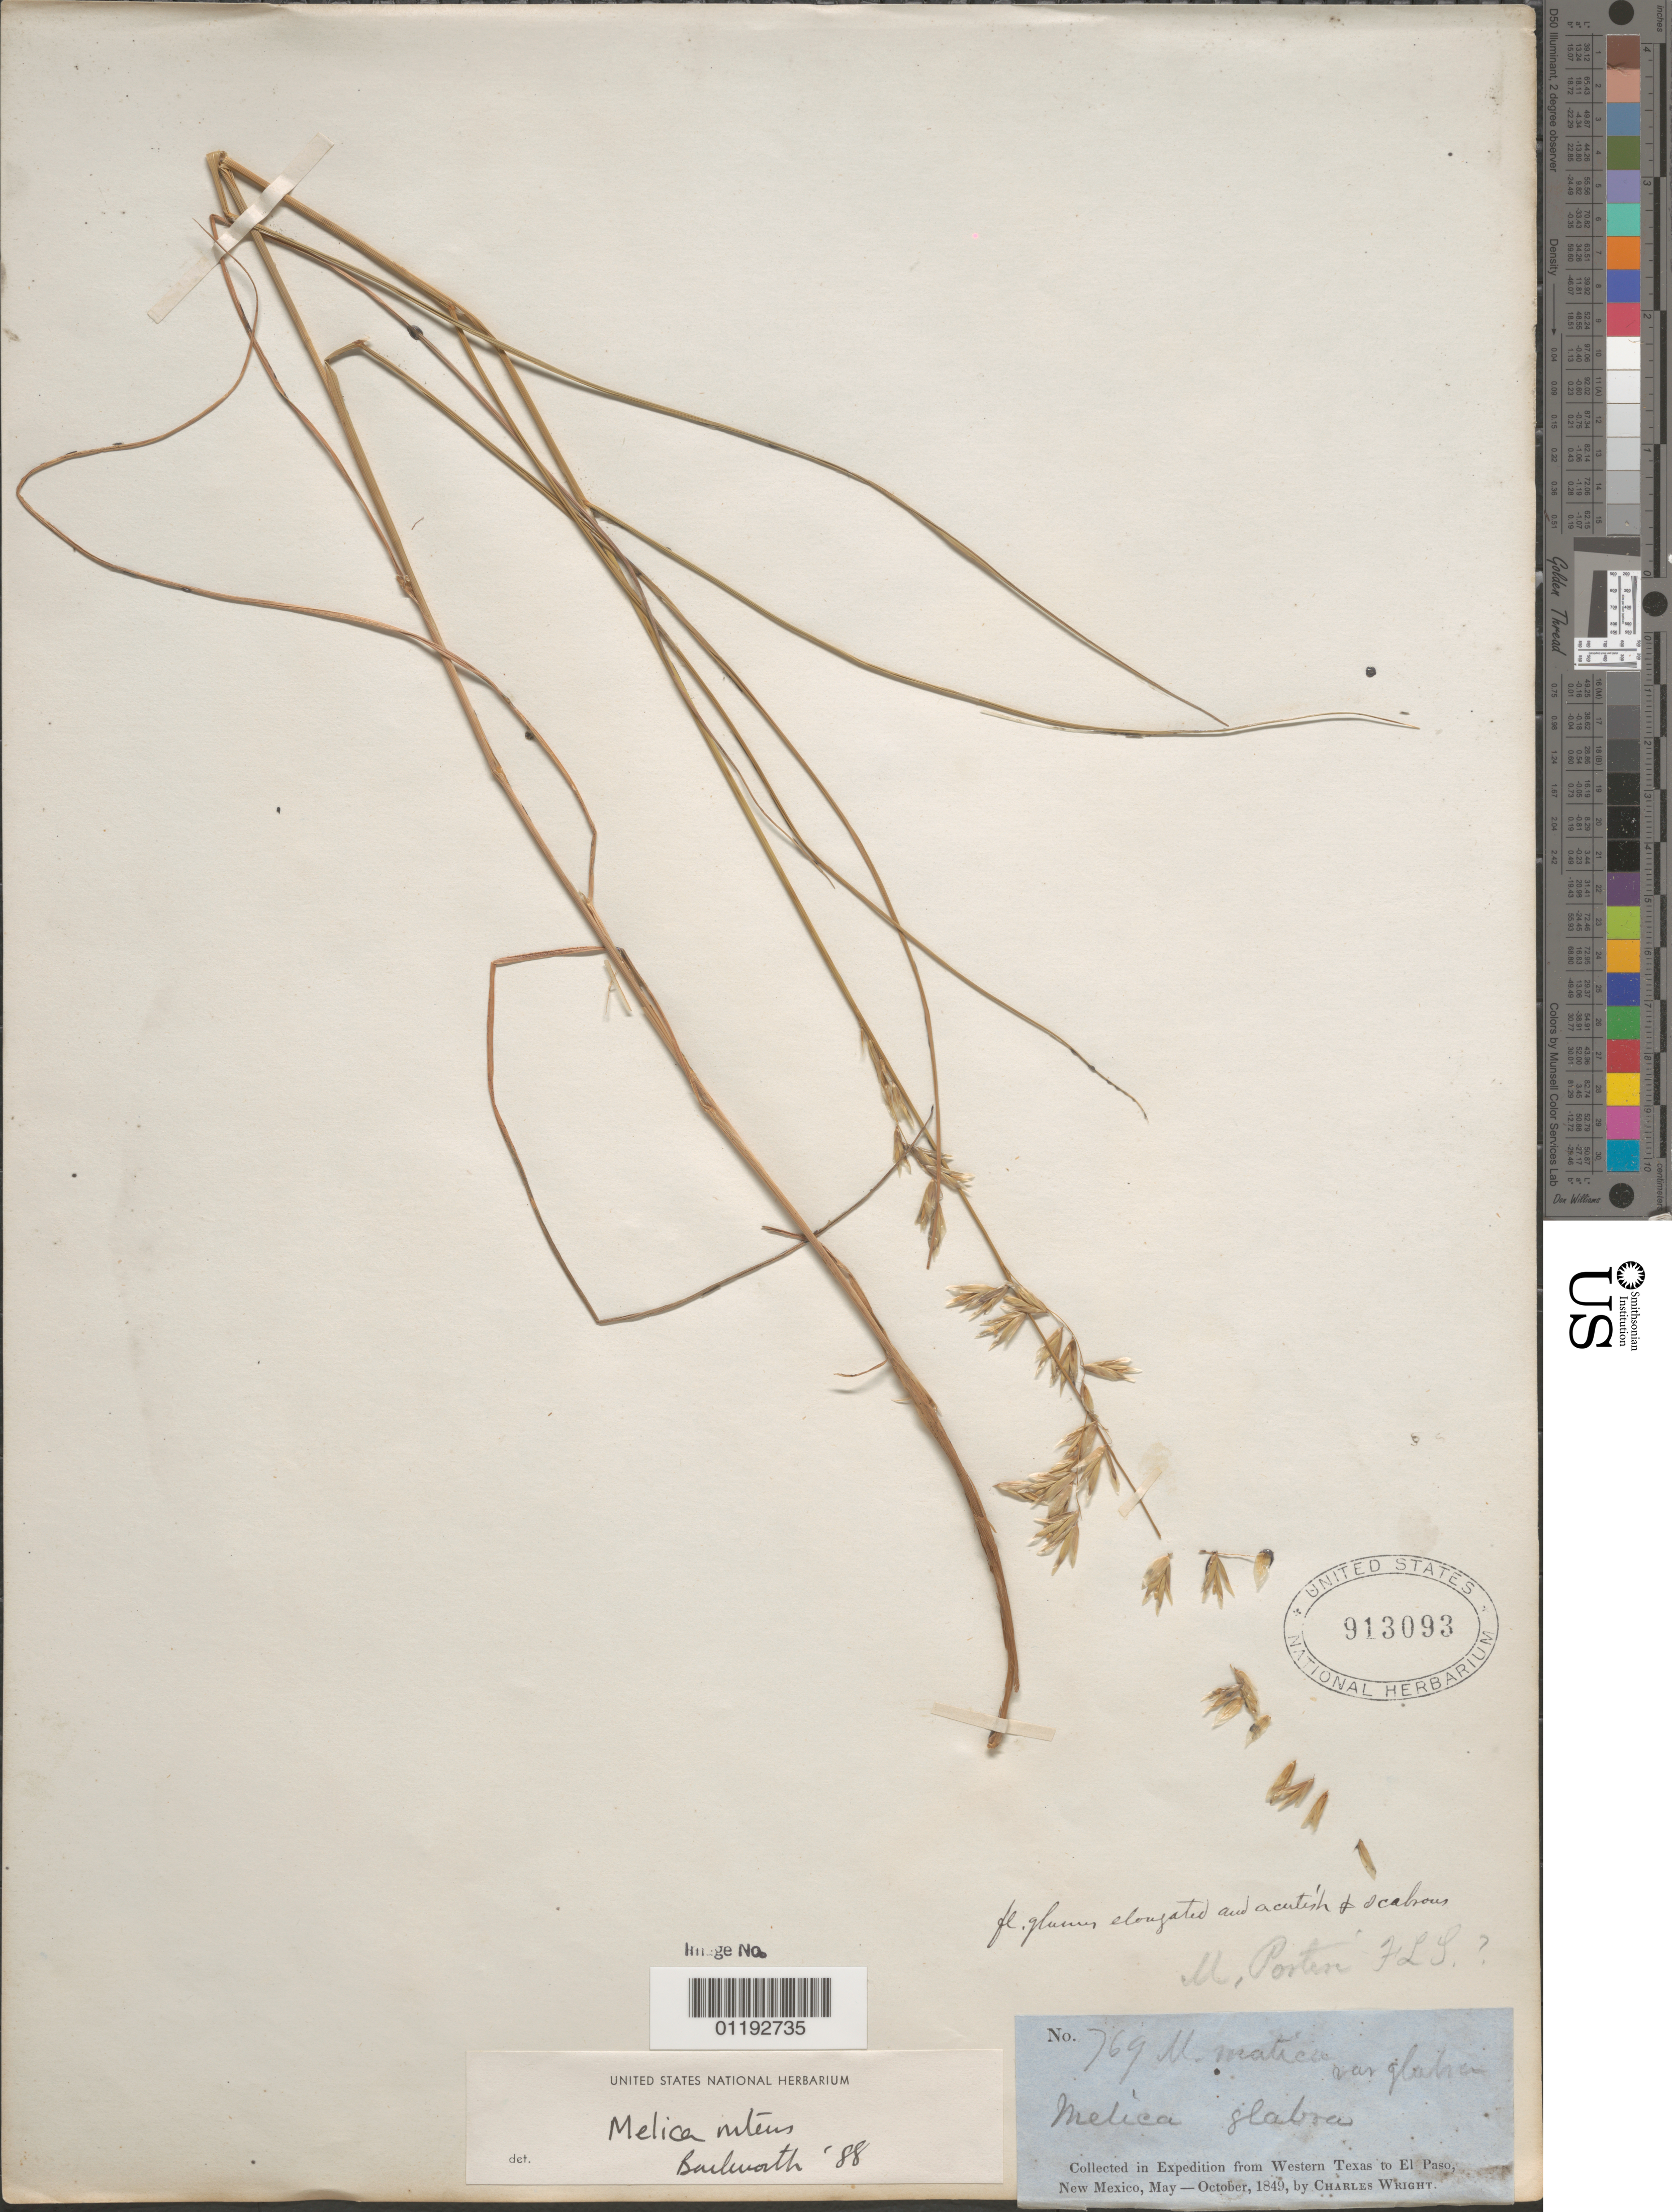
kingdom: Plantae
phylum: Tracheophyta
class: Liliopsida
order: Poales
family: Poaceae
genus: Melica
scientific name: Melica nitens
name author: (Scribn.) Nutt. ex Piper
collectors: C. Wright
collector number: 769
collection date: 1849-05/1849-10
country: United States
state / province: New Mexico / Texas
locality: Western Texas to El Paso.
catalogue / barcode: US 913093